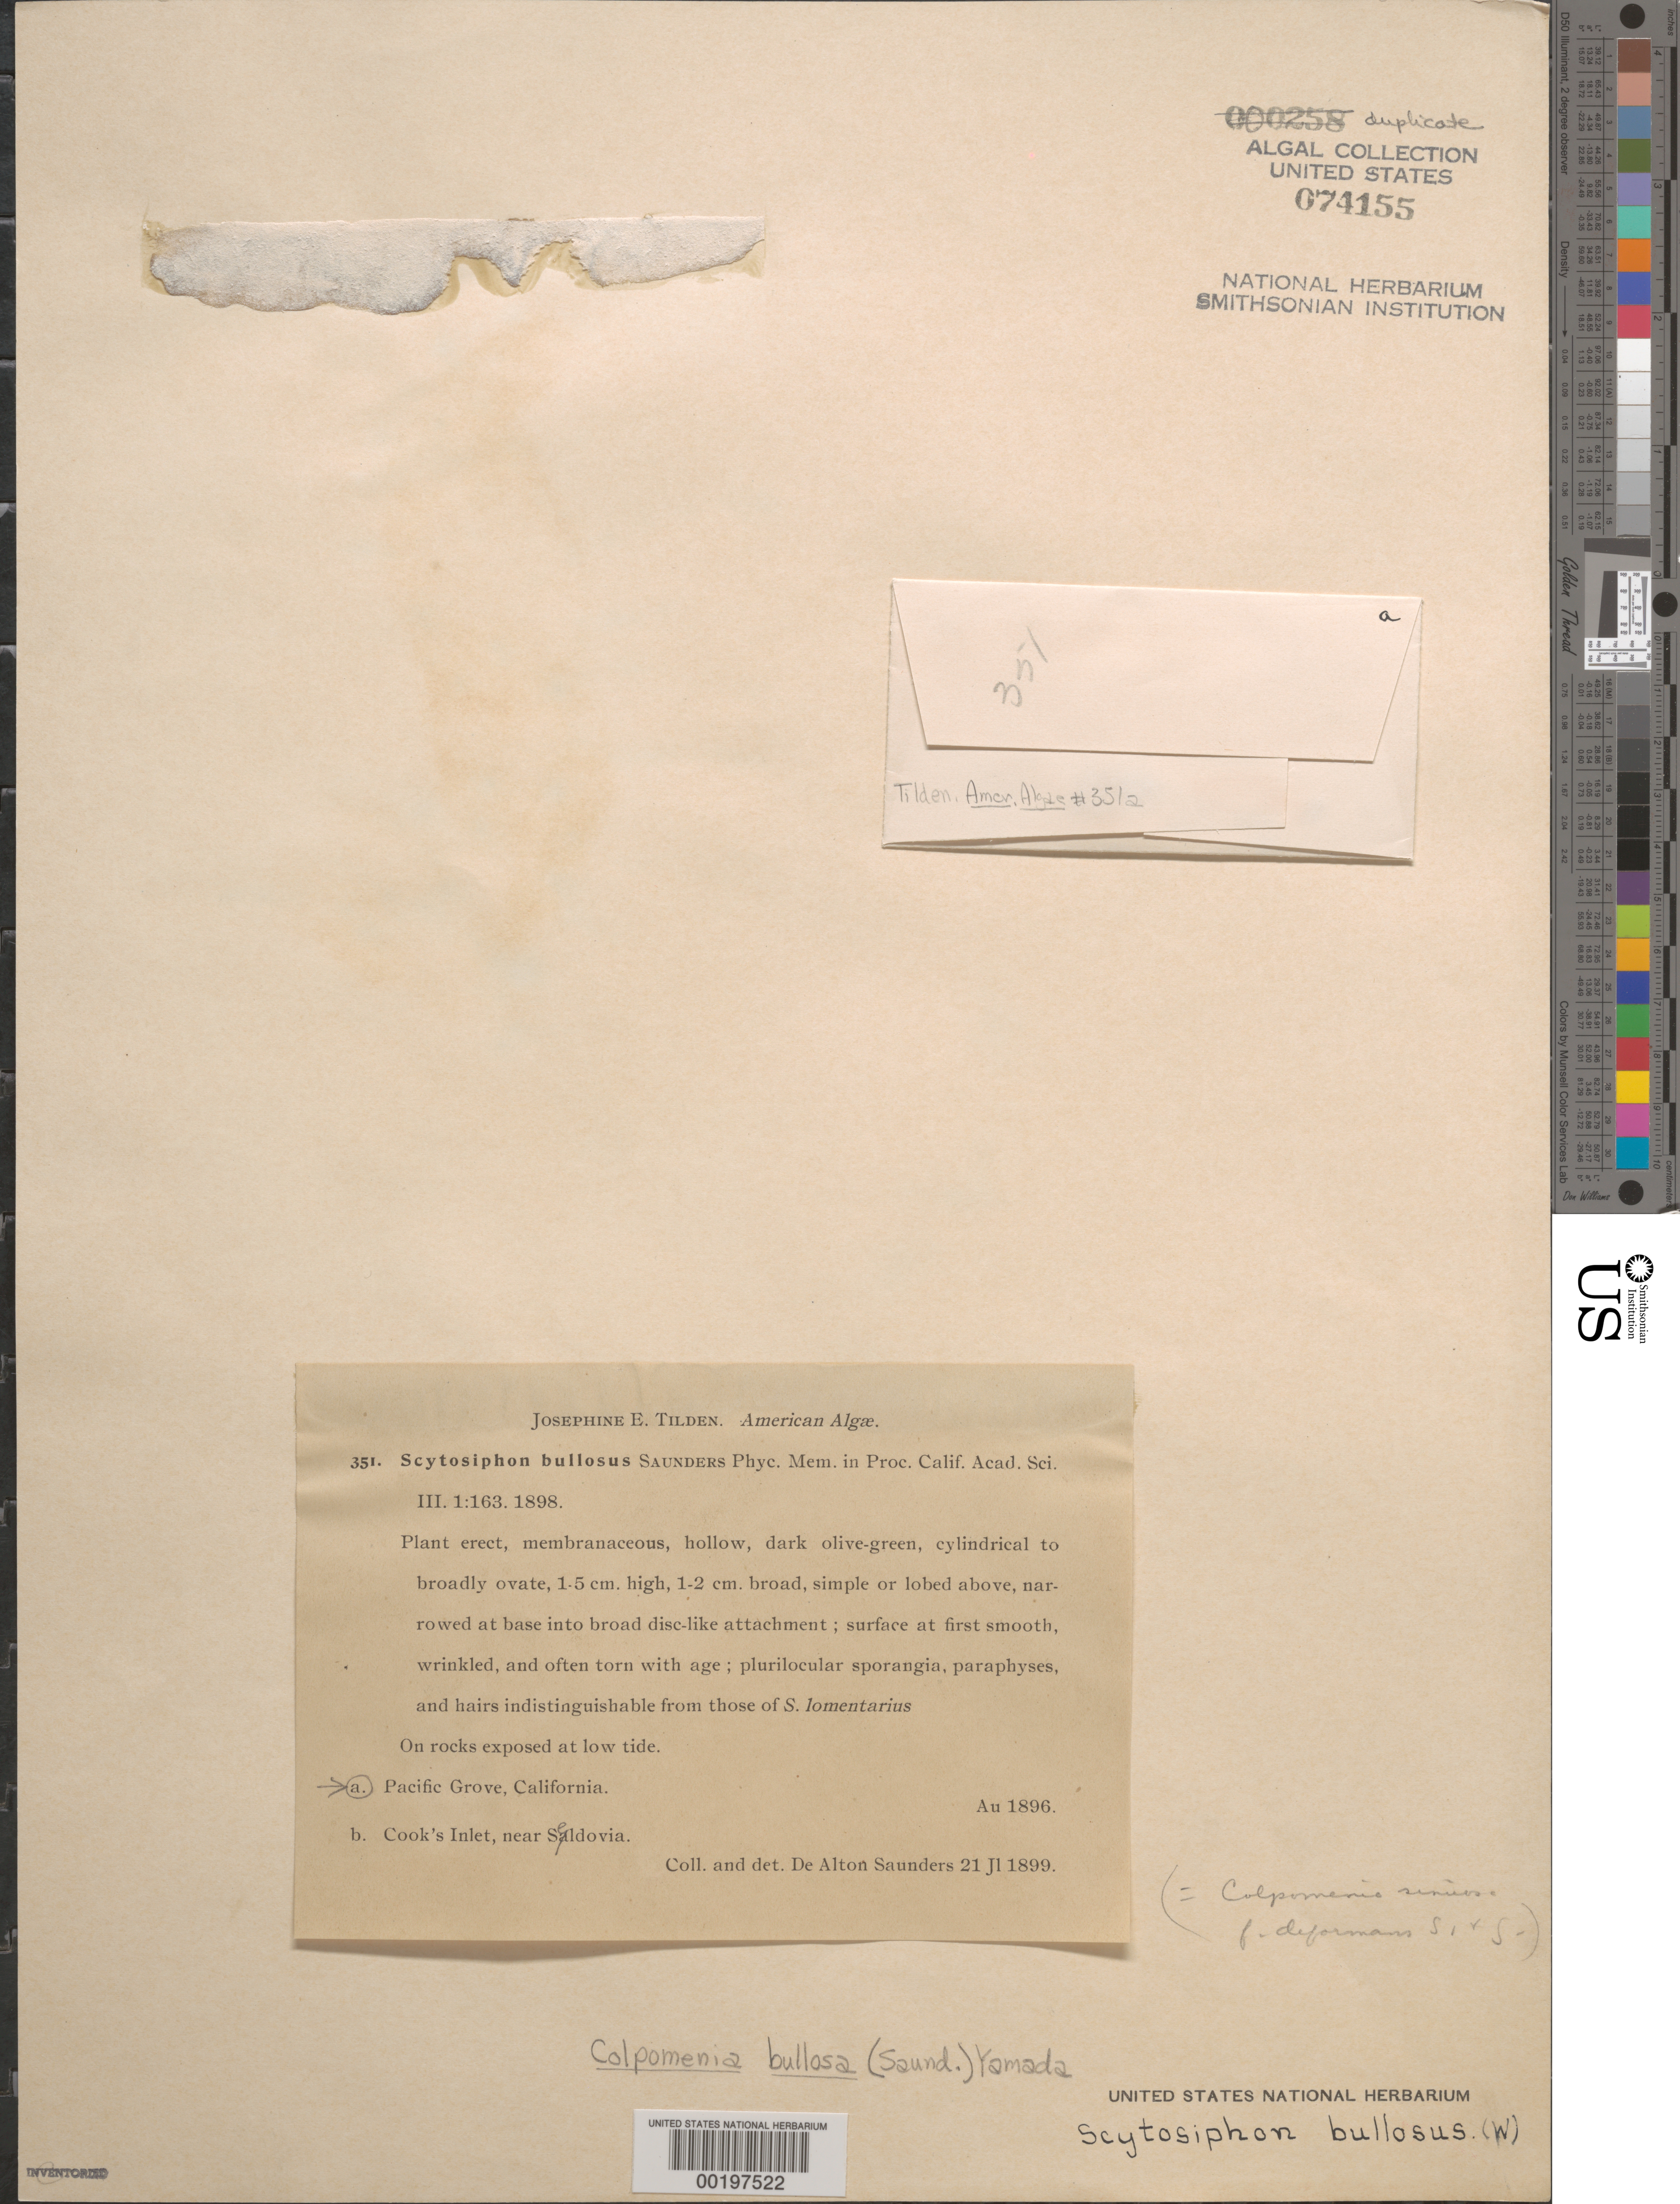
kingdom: Chromista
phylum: Ochrophyta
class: Phaeophyceae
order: Scytosiphonales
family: Scytosiphonaceae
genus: Dactylosiphon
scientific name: Dactylosiphon bullosus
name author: (D.A. Saunders) Santiañez et al.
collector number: JET 351a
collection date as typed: Aug 1896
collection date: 1896-08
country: United States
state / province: California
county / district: Monterey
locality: Pacific Grove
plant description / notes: Tilden, American Algae, as Scytosiphon bullosus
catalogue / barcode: US 74155